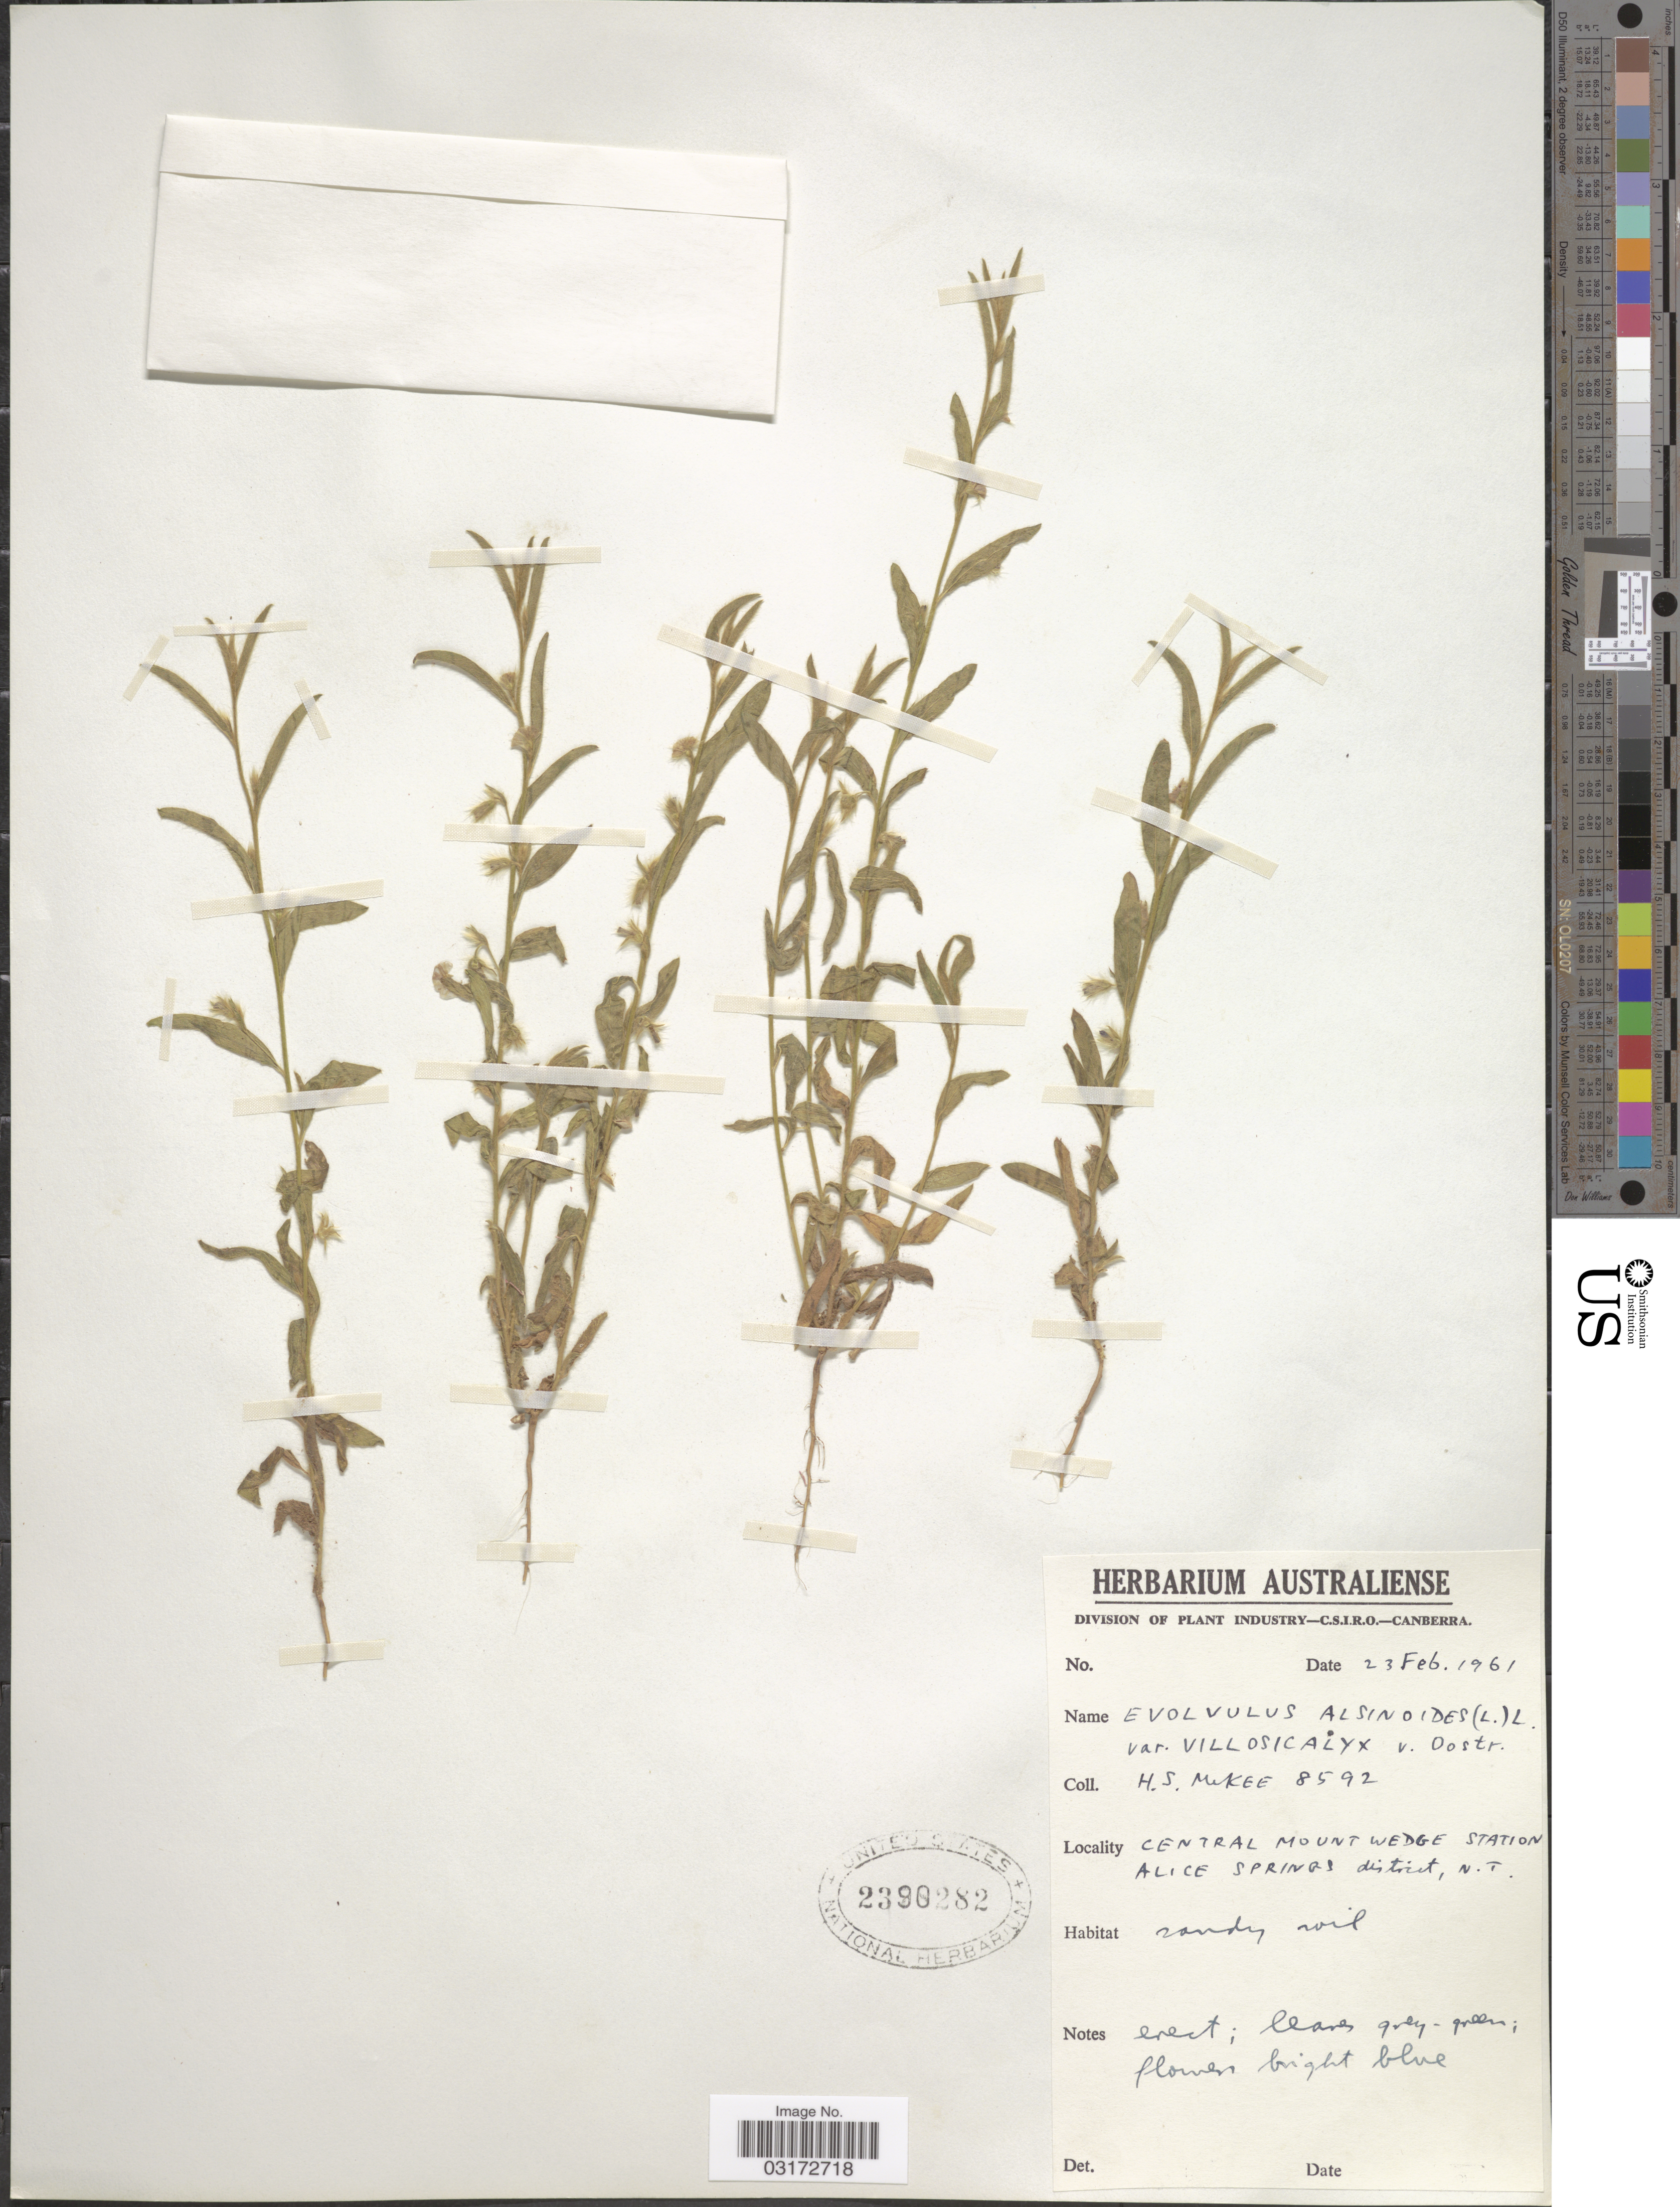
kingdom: Plantae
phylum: Tracheophyta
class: Magnoliopsida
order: Solanales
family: Convolvulaceae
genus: Evolvulus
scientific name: Evolvulus alsinoides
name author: (L.) L.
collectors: H. S. McKee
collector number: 8592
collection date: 1961-02-23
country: Australia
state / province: Northern Territory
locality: Central Mount Wedge Station Alice Springs district, N.T.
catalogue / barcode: US 2390282